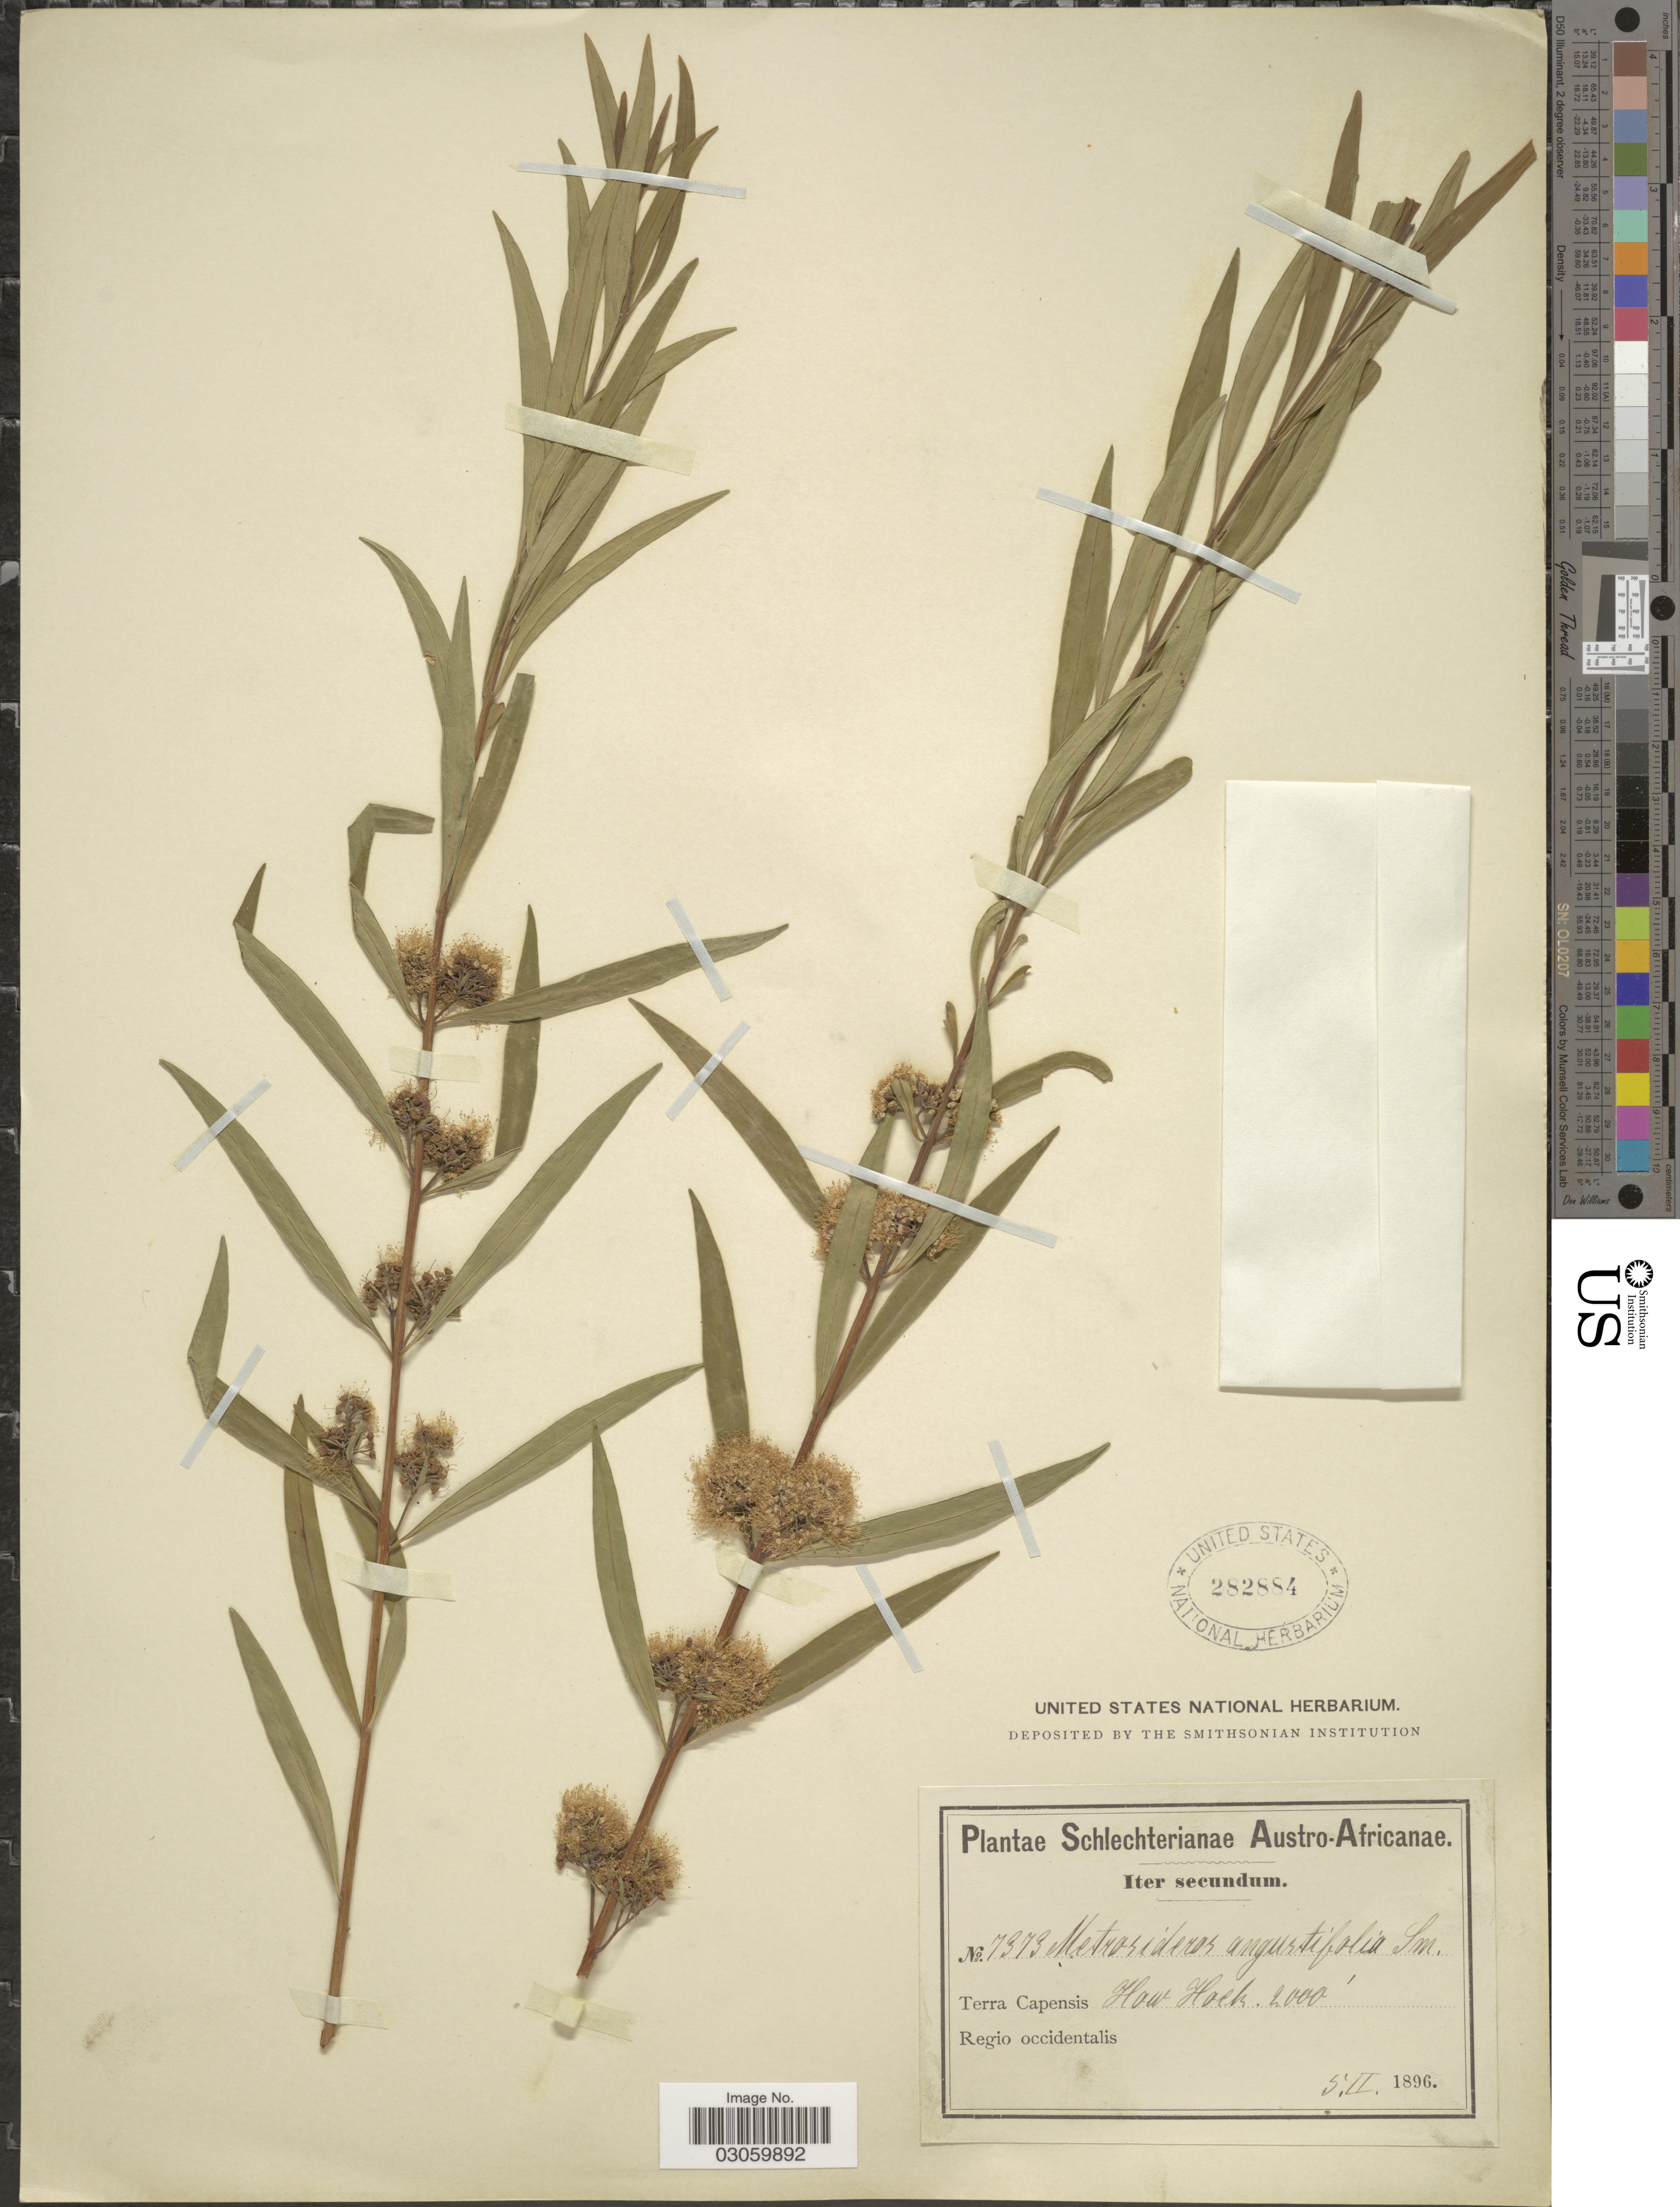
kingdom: Plantae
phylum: Tracheophyta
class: Magnoliopsida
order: Myrtales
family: Myrtaceae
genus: Metrosideros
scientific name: Metrosideros angustifolia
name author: (L.) Sm.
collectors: Schlechter, --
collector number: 7373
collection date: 1896-02-05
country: South Africa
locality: Austro-Africanae. Terra Capensis. Regio occidentalis. How Hoek.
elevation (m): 610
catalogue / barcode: US 282884